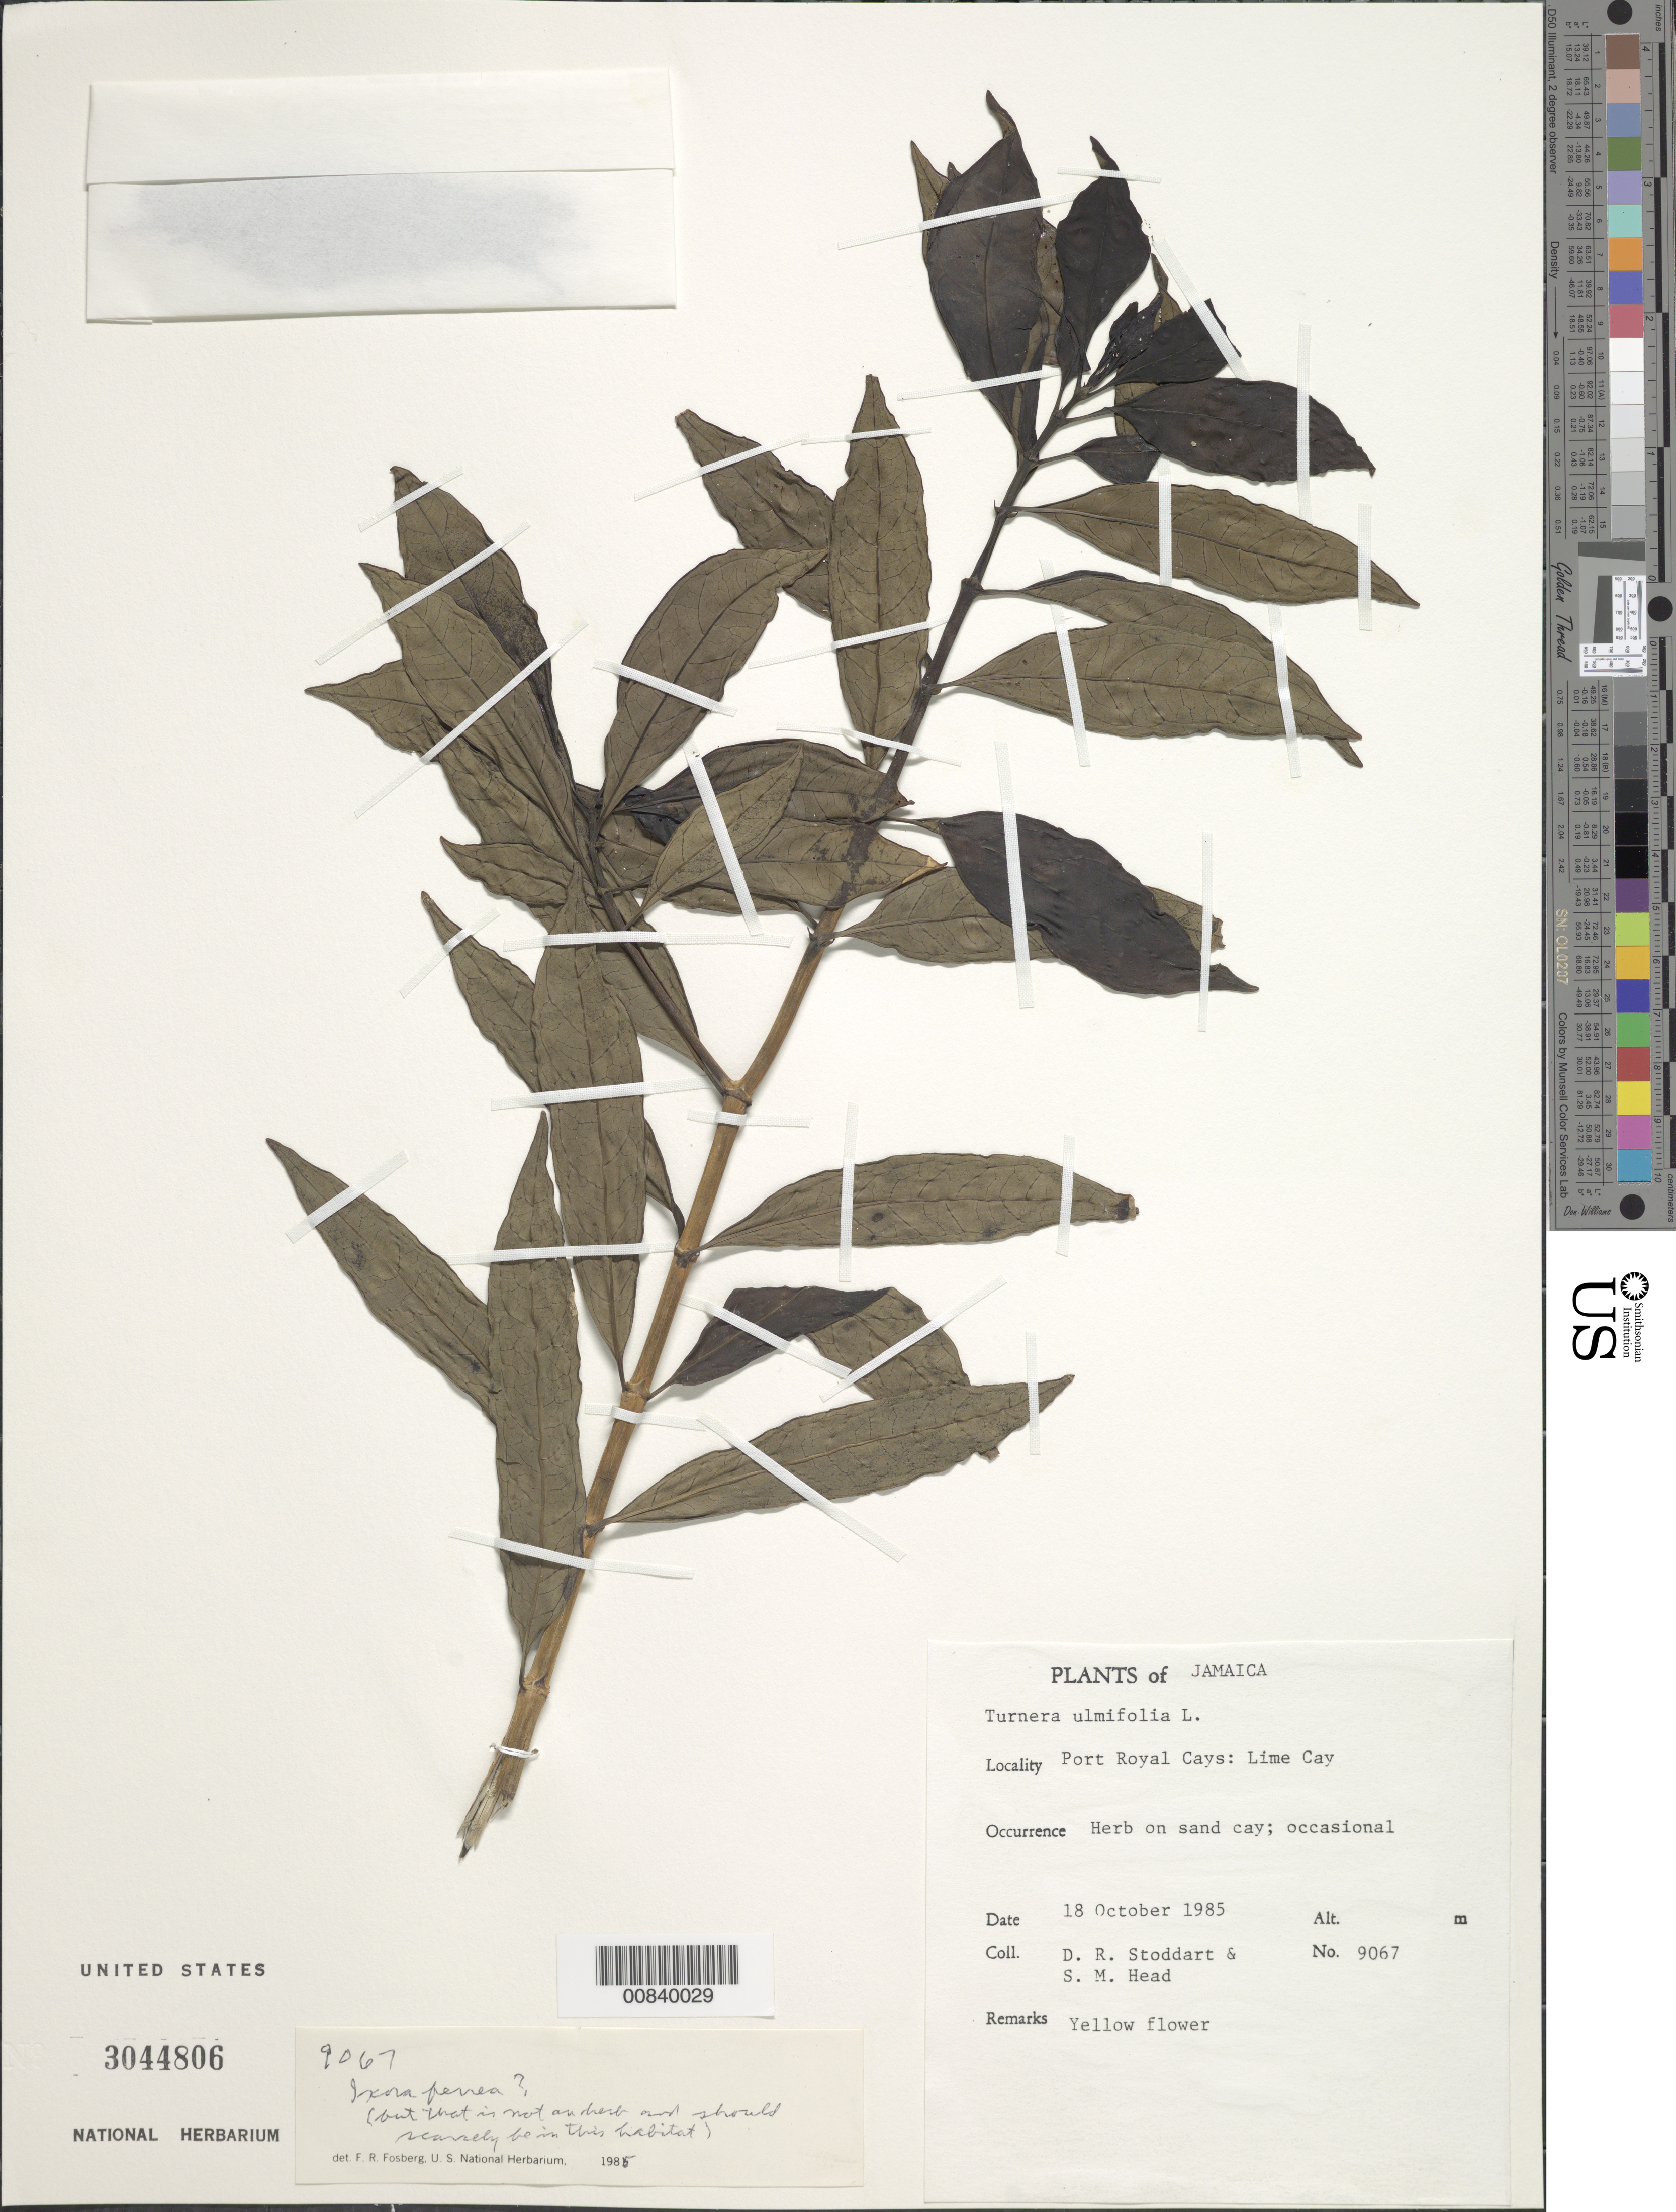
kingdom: Plantae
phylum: Tracheophyta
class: Magnoliopsida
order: Gentianales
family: Rubiaceae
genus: Ixora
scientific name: Ixora sp.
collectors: D. R. Stoddart & S. Head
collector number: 9067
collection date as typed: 18 Oct 1985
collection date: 1985-10-18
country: Jamaica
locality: Port Royal Cays: Lime Cay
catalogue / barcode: US 3044806